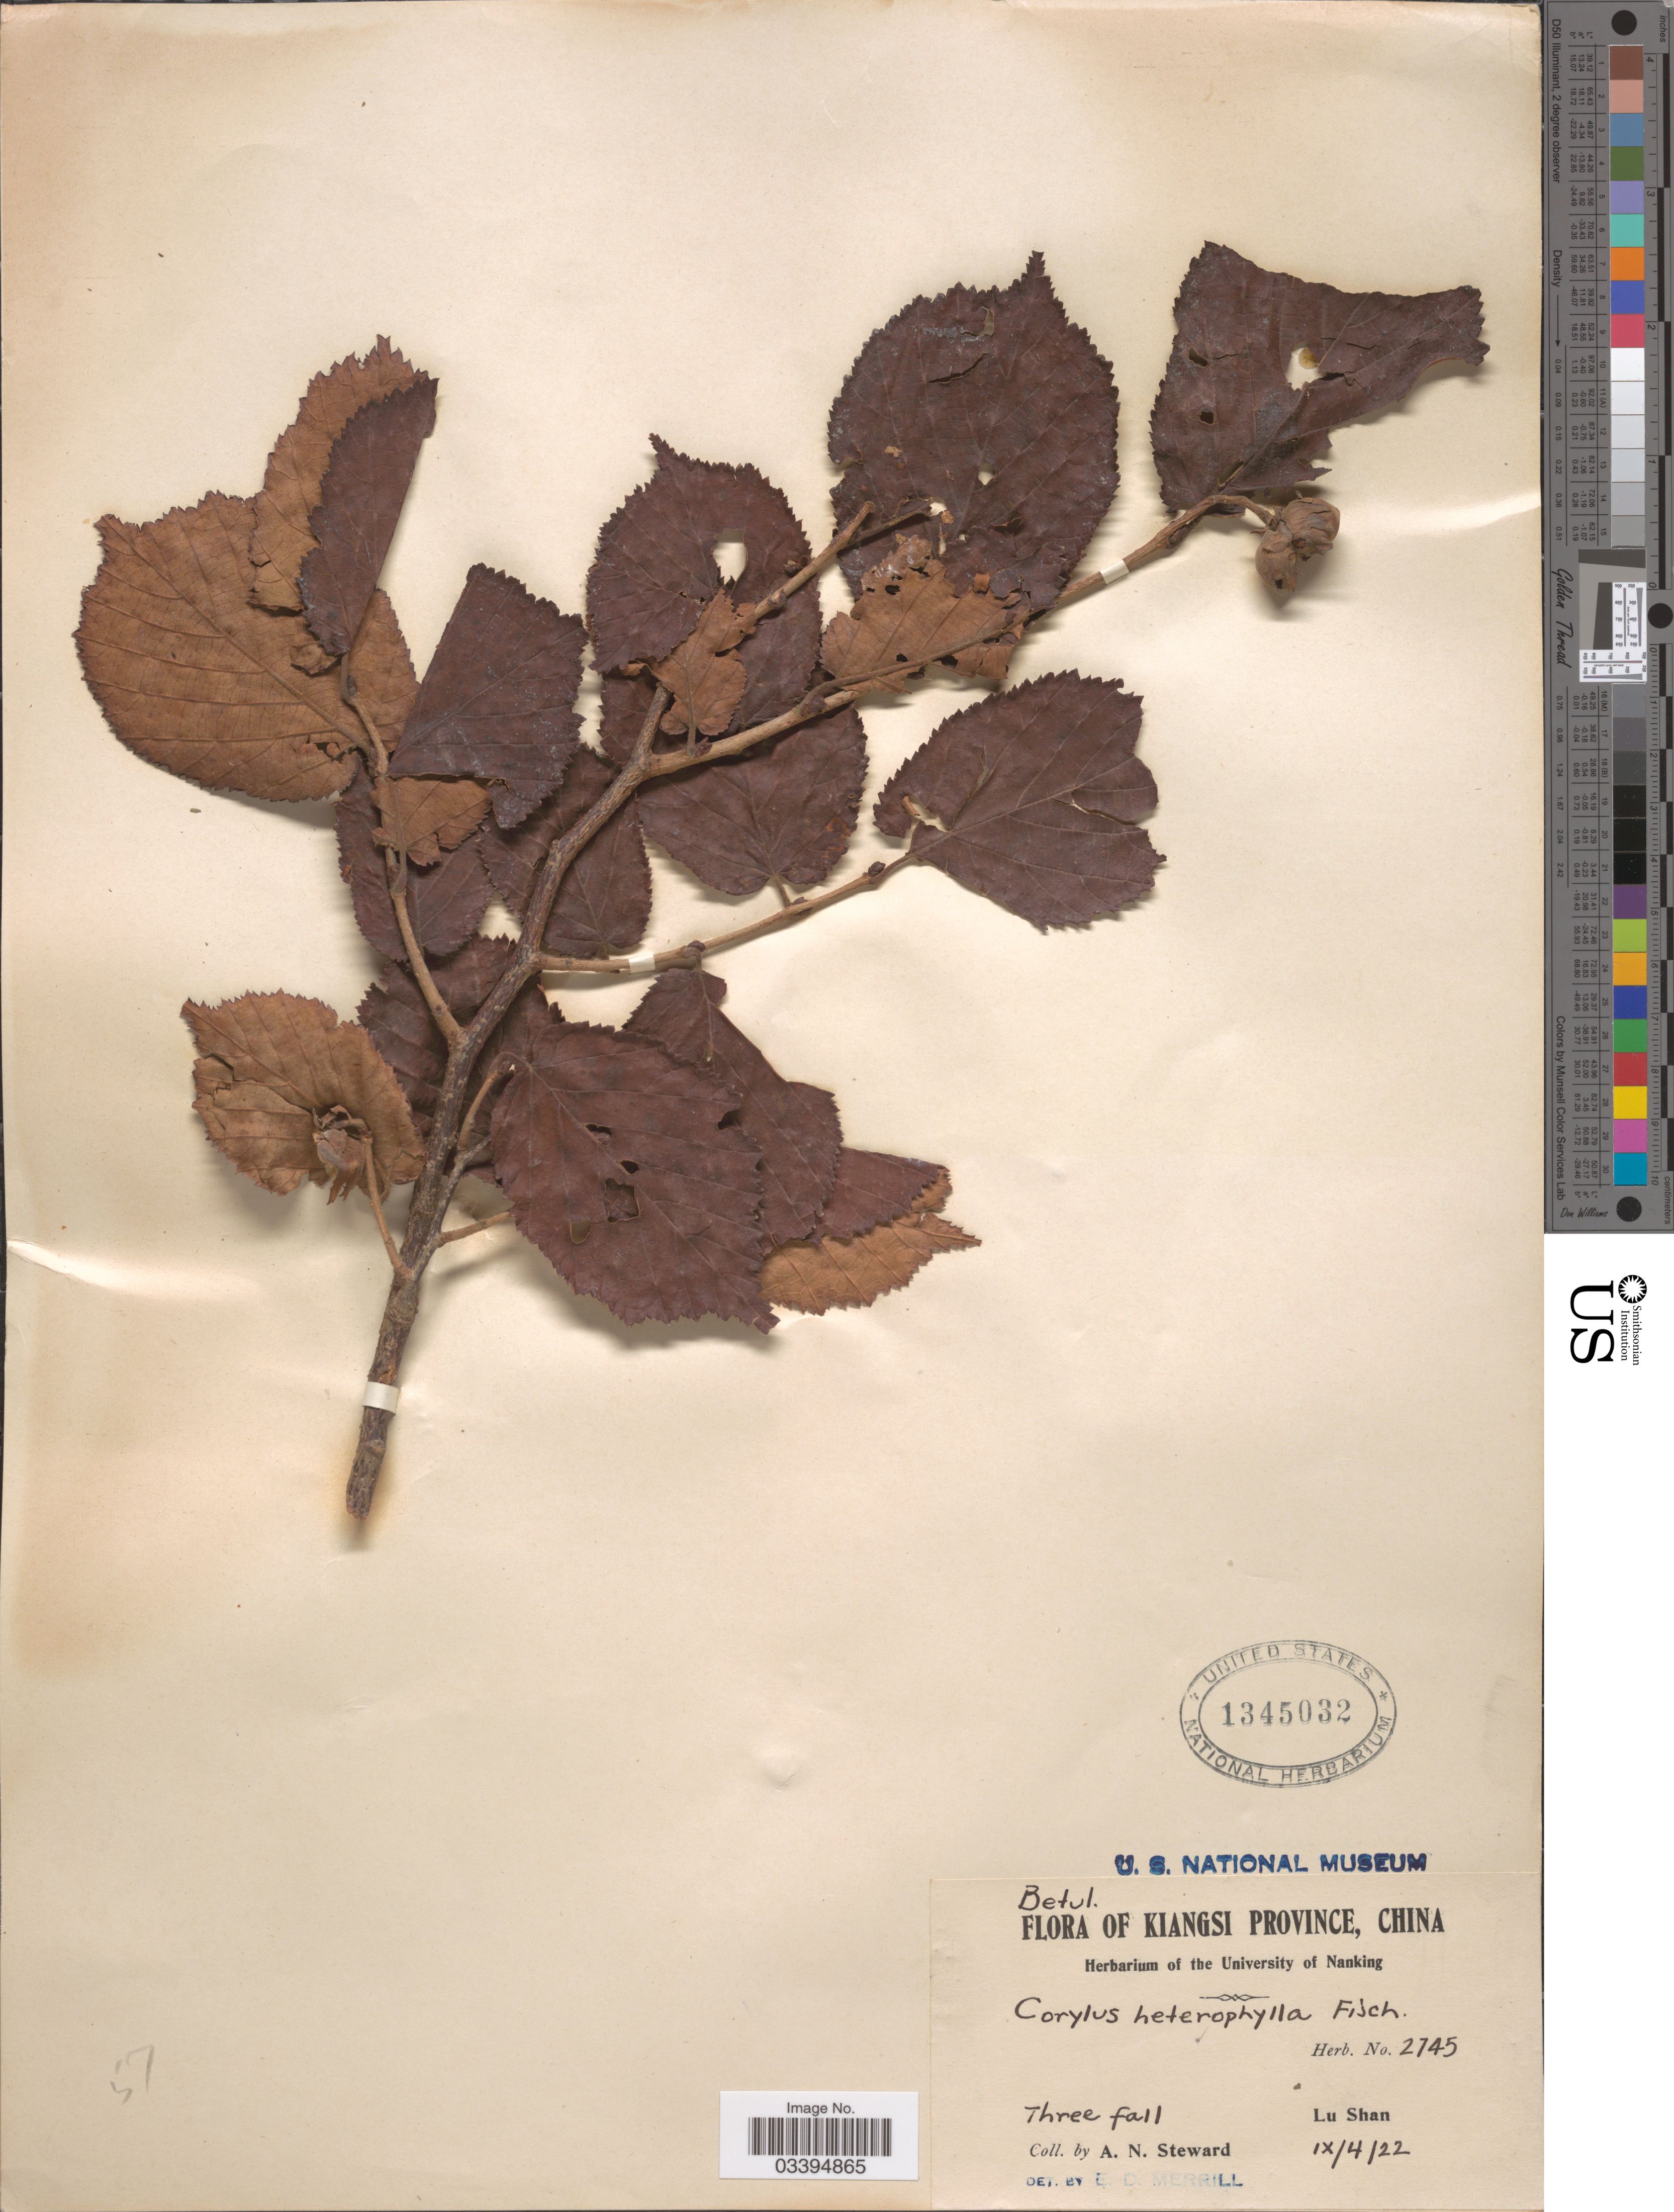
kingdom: Plantae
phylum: Tracheophyta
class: Magnoliopsida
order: Fagales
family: Betulaceae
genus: Corylus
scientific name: Corylus heterophylla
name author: Fisch. ex Trautv.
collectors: A. N. Steward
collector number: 2745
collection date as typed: Transcribed d/m/y: 4/9/22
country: China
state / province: Jiangxi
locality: Kiangsi Province, Three fall, Lu Shan.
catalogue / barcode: US 1345032